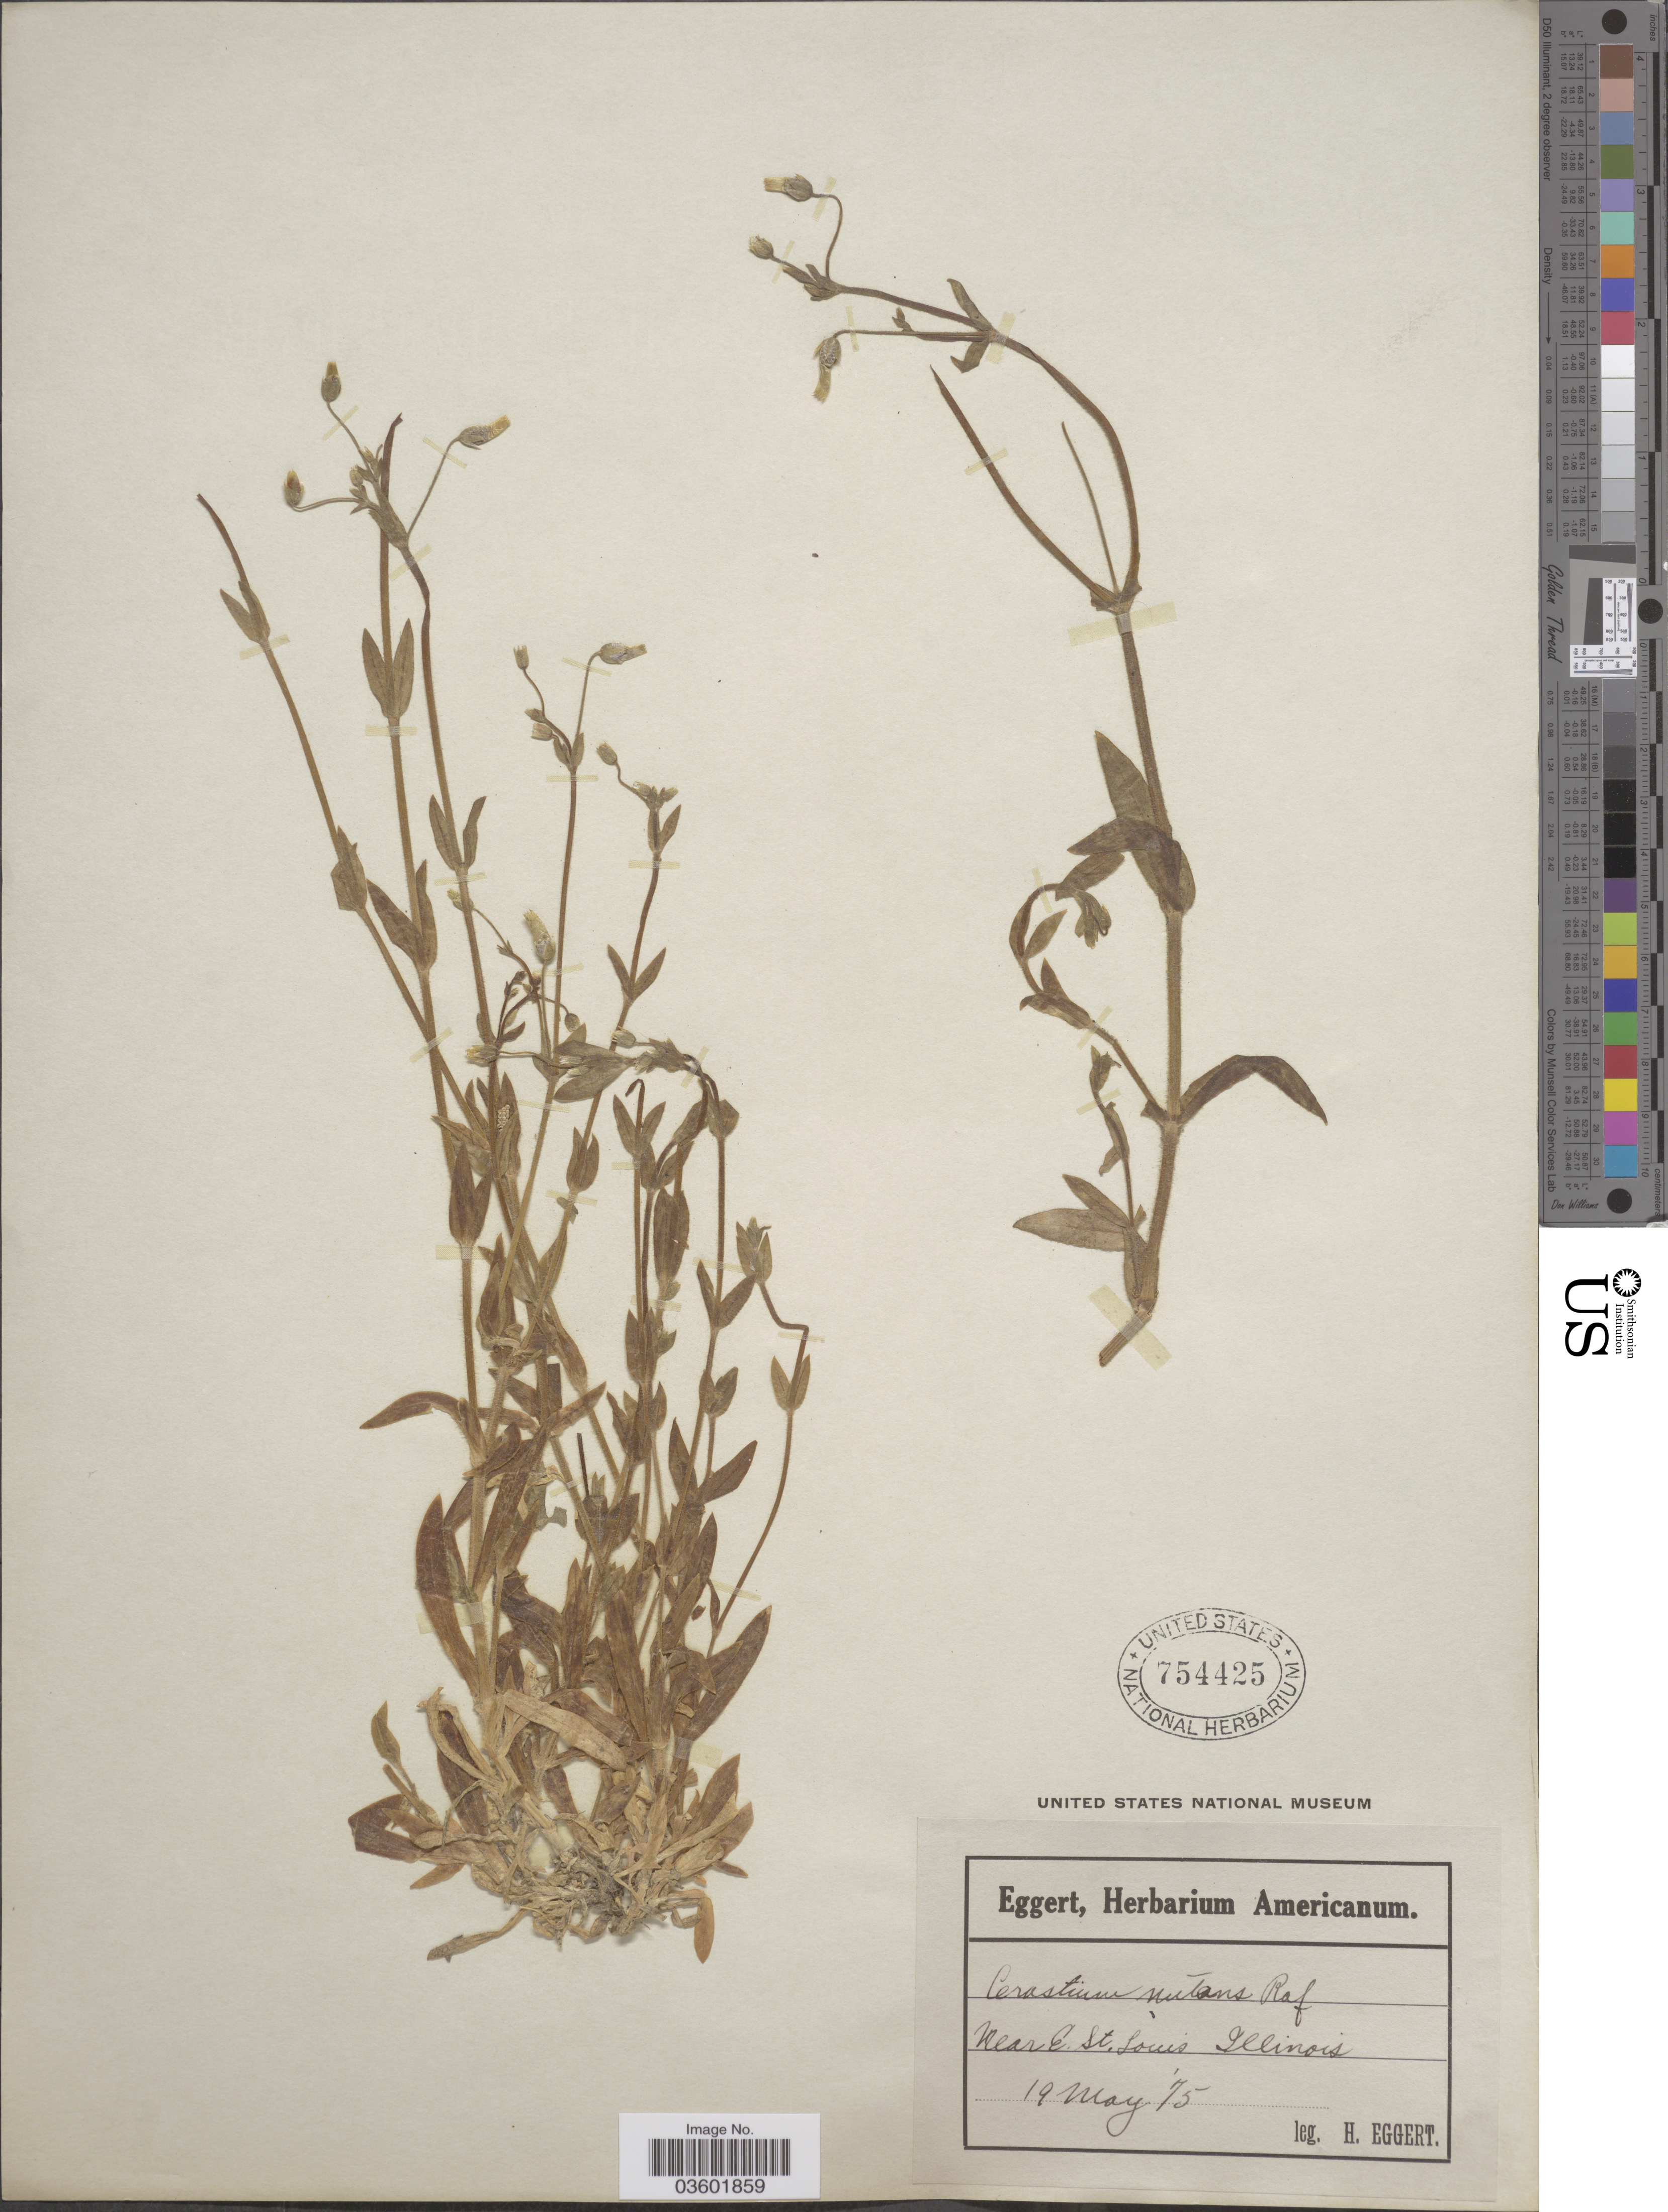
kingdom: Plantae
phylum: Tracheophyta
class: Magnoliopsida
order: Caryophyllales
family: Caryophyllaceae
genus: Cerastium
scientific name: Cerastium nutans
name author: Raf.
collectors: H. Eggert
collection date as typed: Transcribed d/m/y: 19/5/75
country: United States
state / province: Illinois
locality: Near E. St. Louis.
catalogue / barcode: US 754425